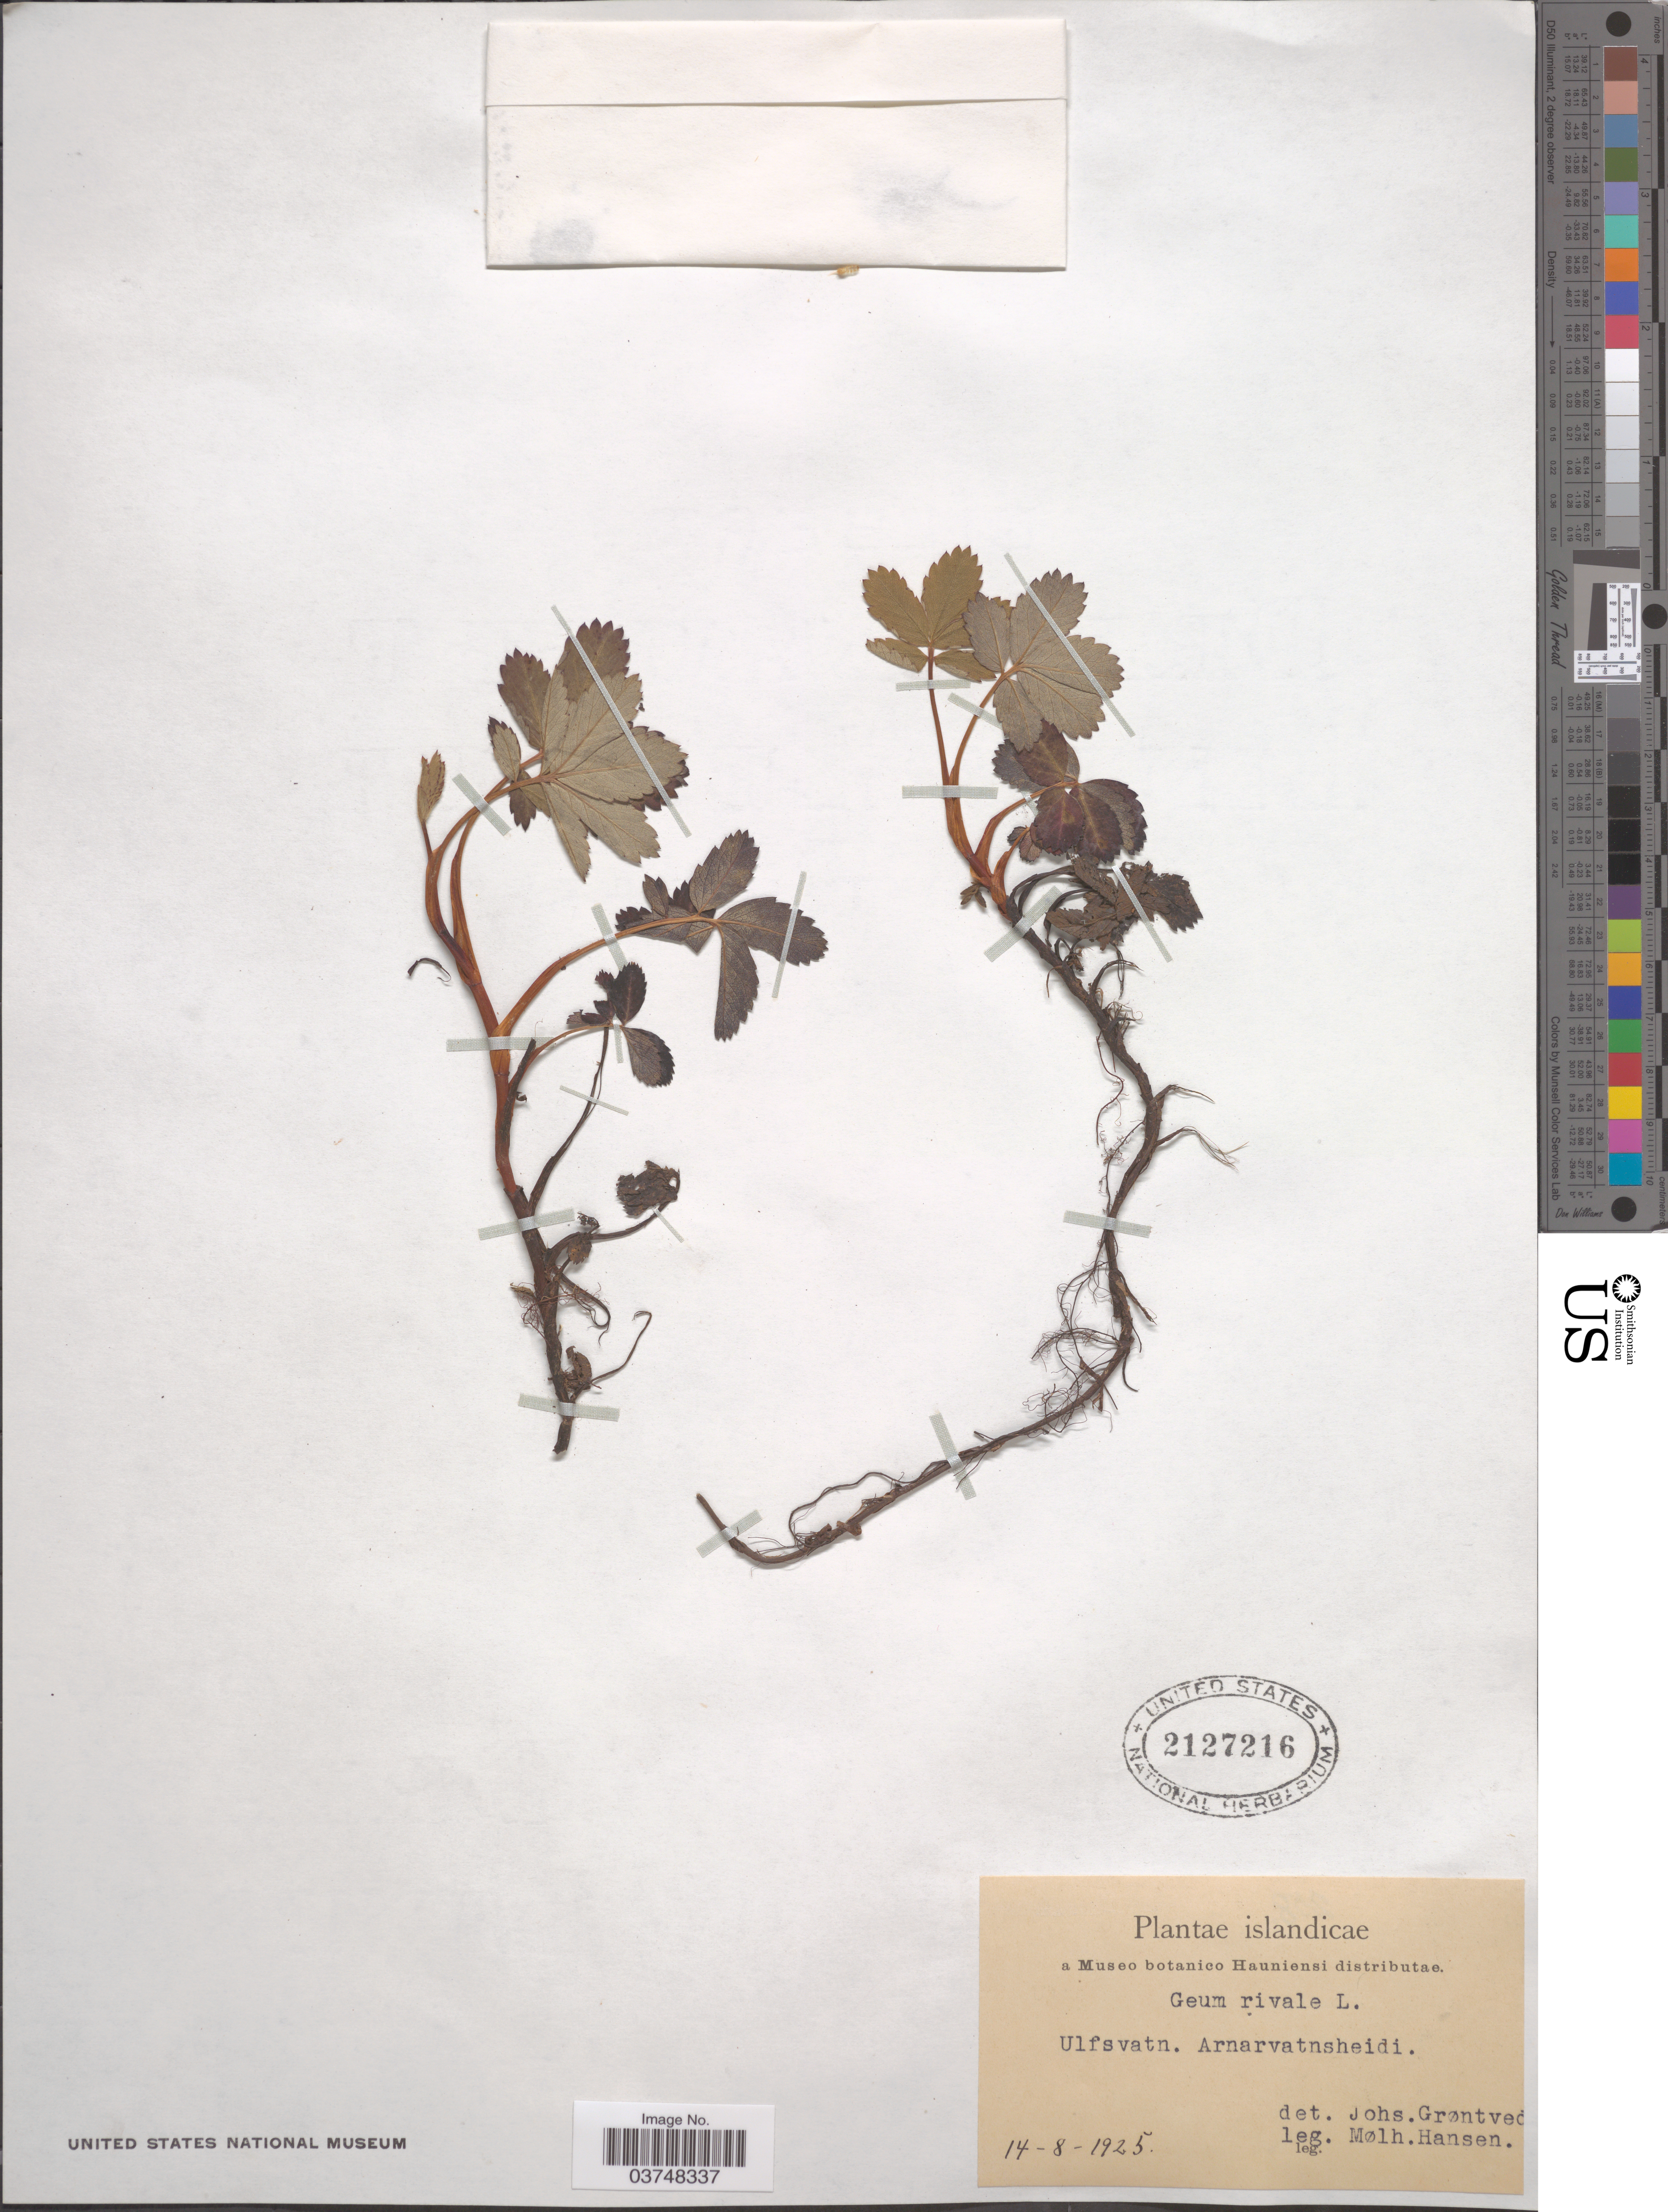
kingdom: Plantae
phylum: Tracheophyta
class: Magnoliopsida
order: Rosales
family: Rosaceae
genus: Geum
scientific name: Geum rivale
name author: L.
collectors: M. Hansen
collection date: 1925-08-14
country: Iceland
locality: Islandicae. Ulfsvatn. Arnarvatnsheidi.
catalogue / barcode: US 2127216